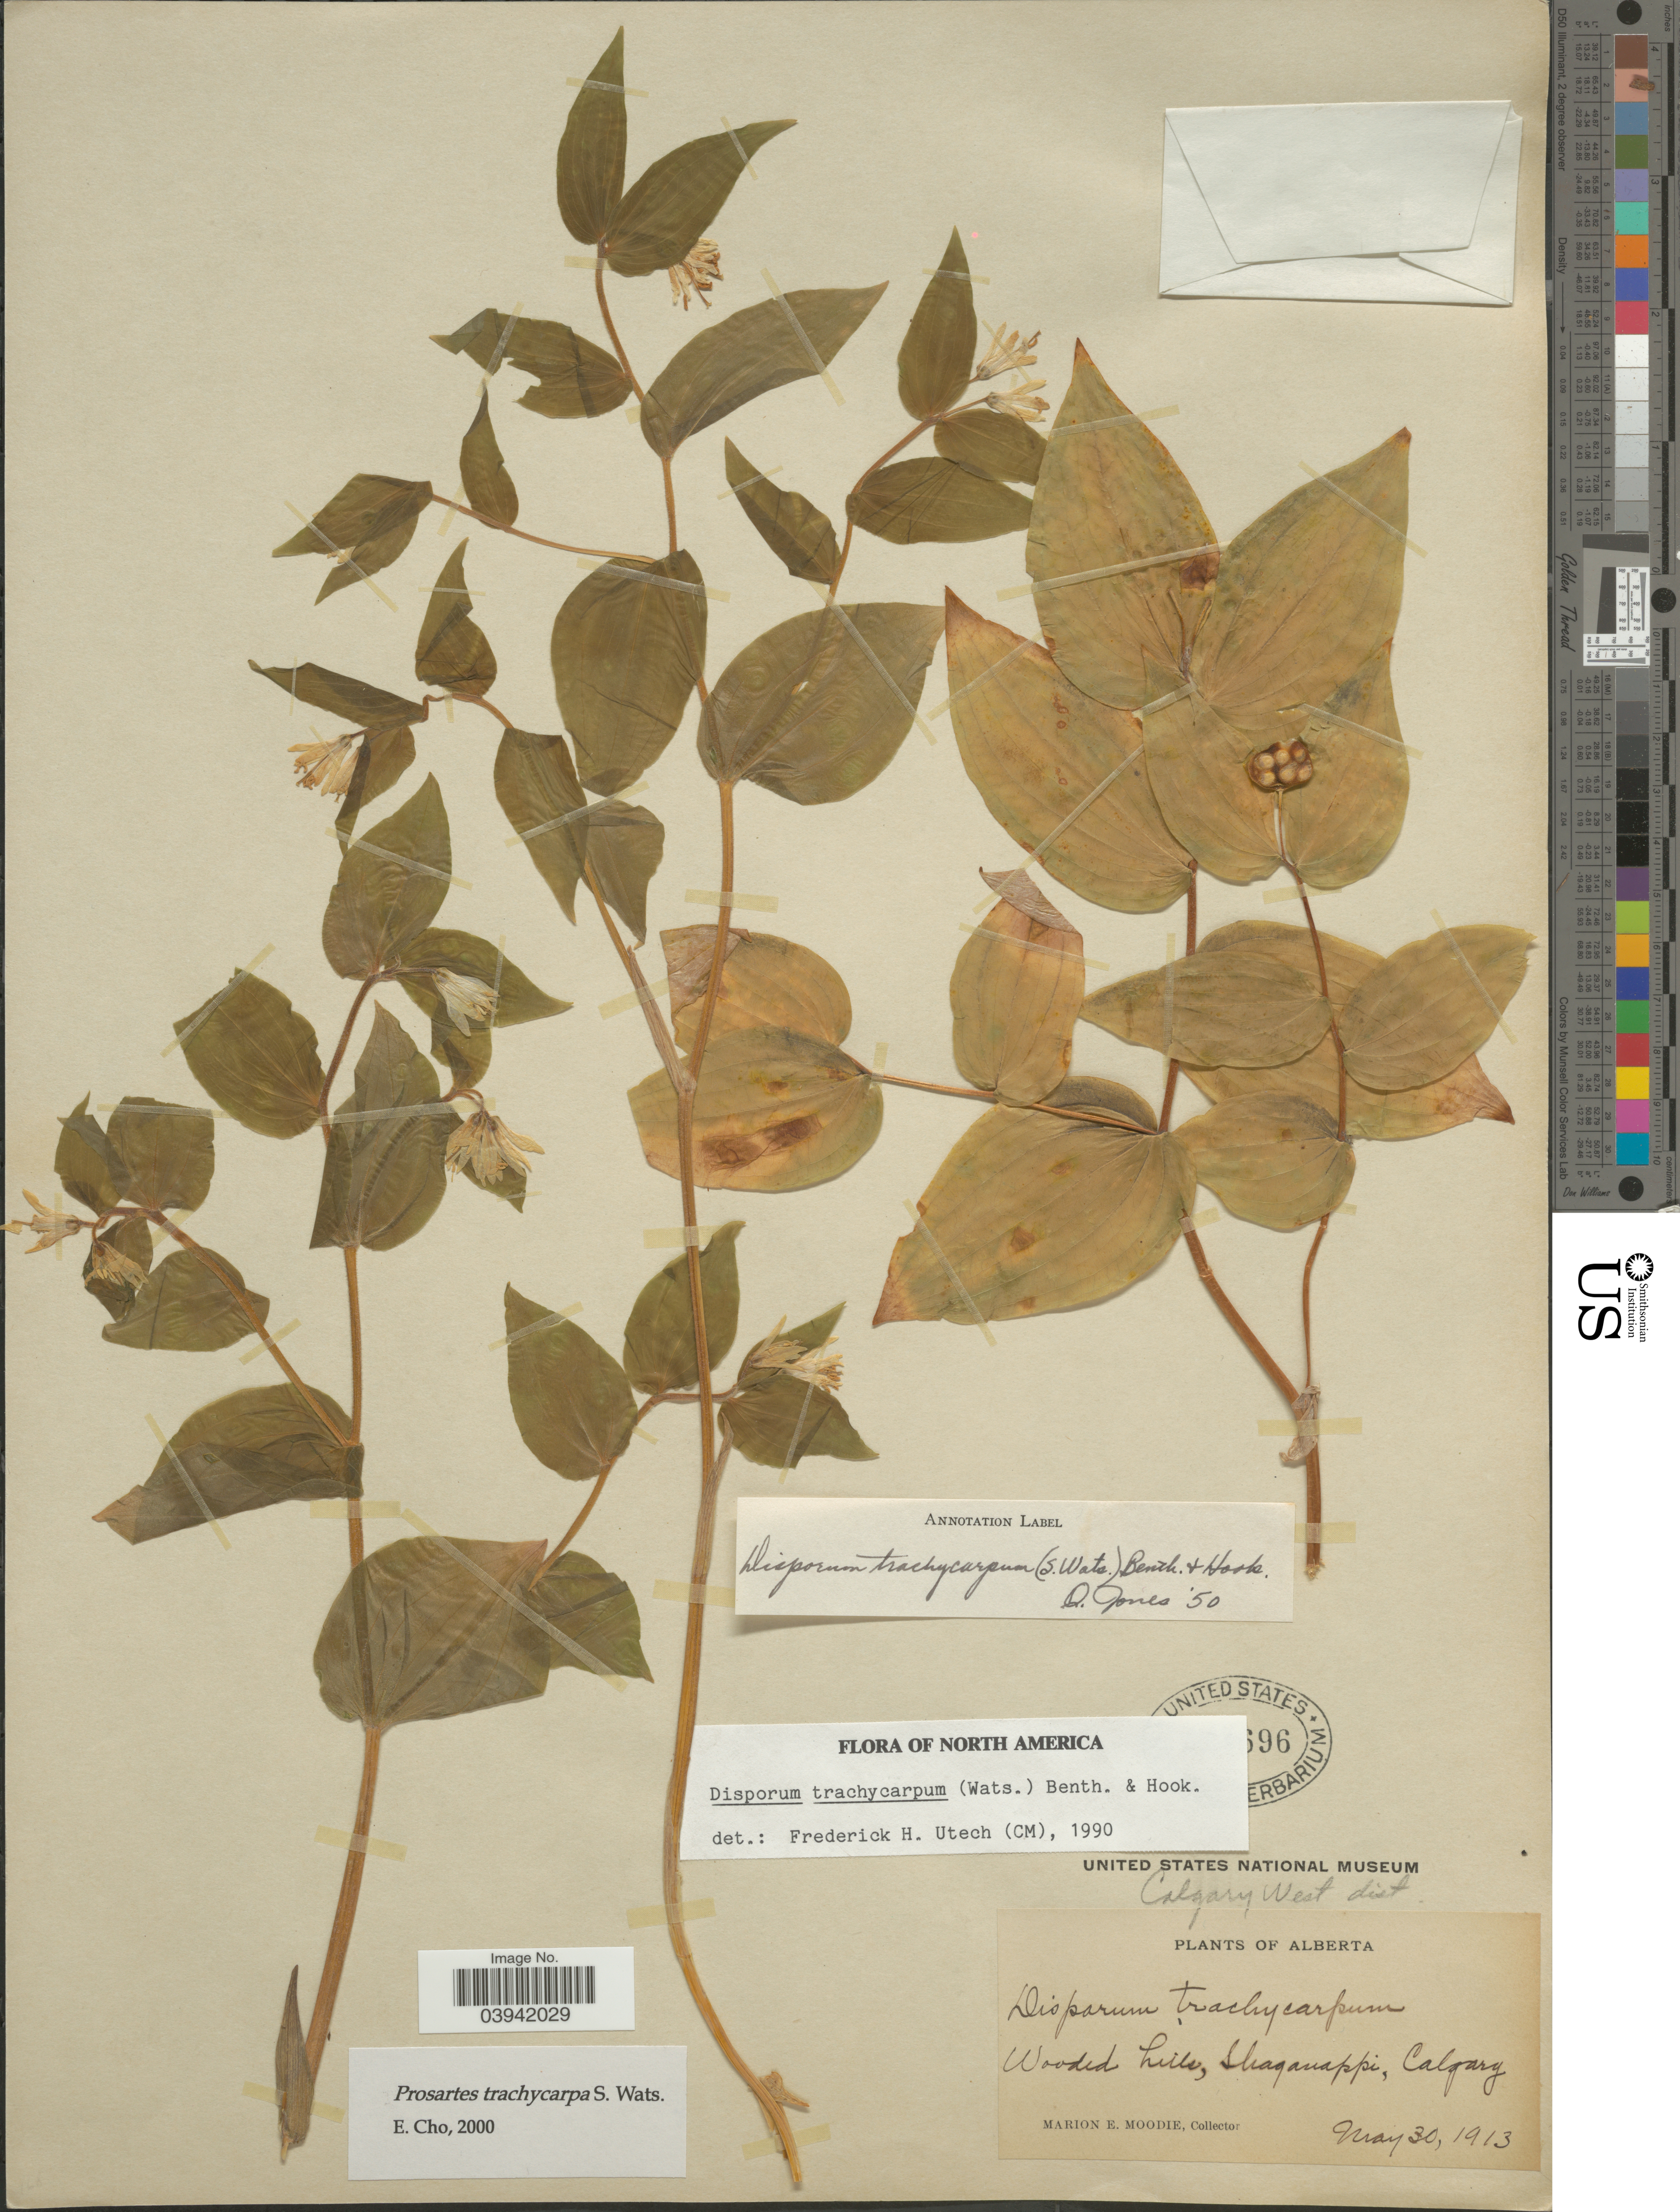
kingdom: Plantae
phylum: Tracheophyta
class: Liliopsida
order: Liliales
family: Liliaceae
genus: Prosartes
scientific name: Prosartes trachycarpa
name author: S. Watson in C. King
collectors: M. E. Moodie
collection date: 1913-05-30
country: Canada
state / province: Alberta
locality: Calgary West dist. Shaqanappi, Calgary.